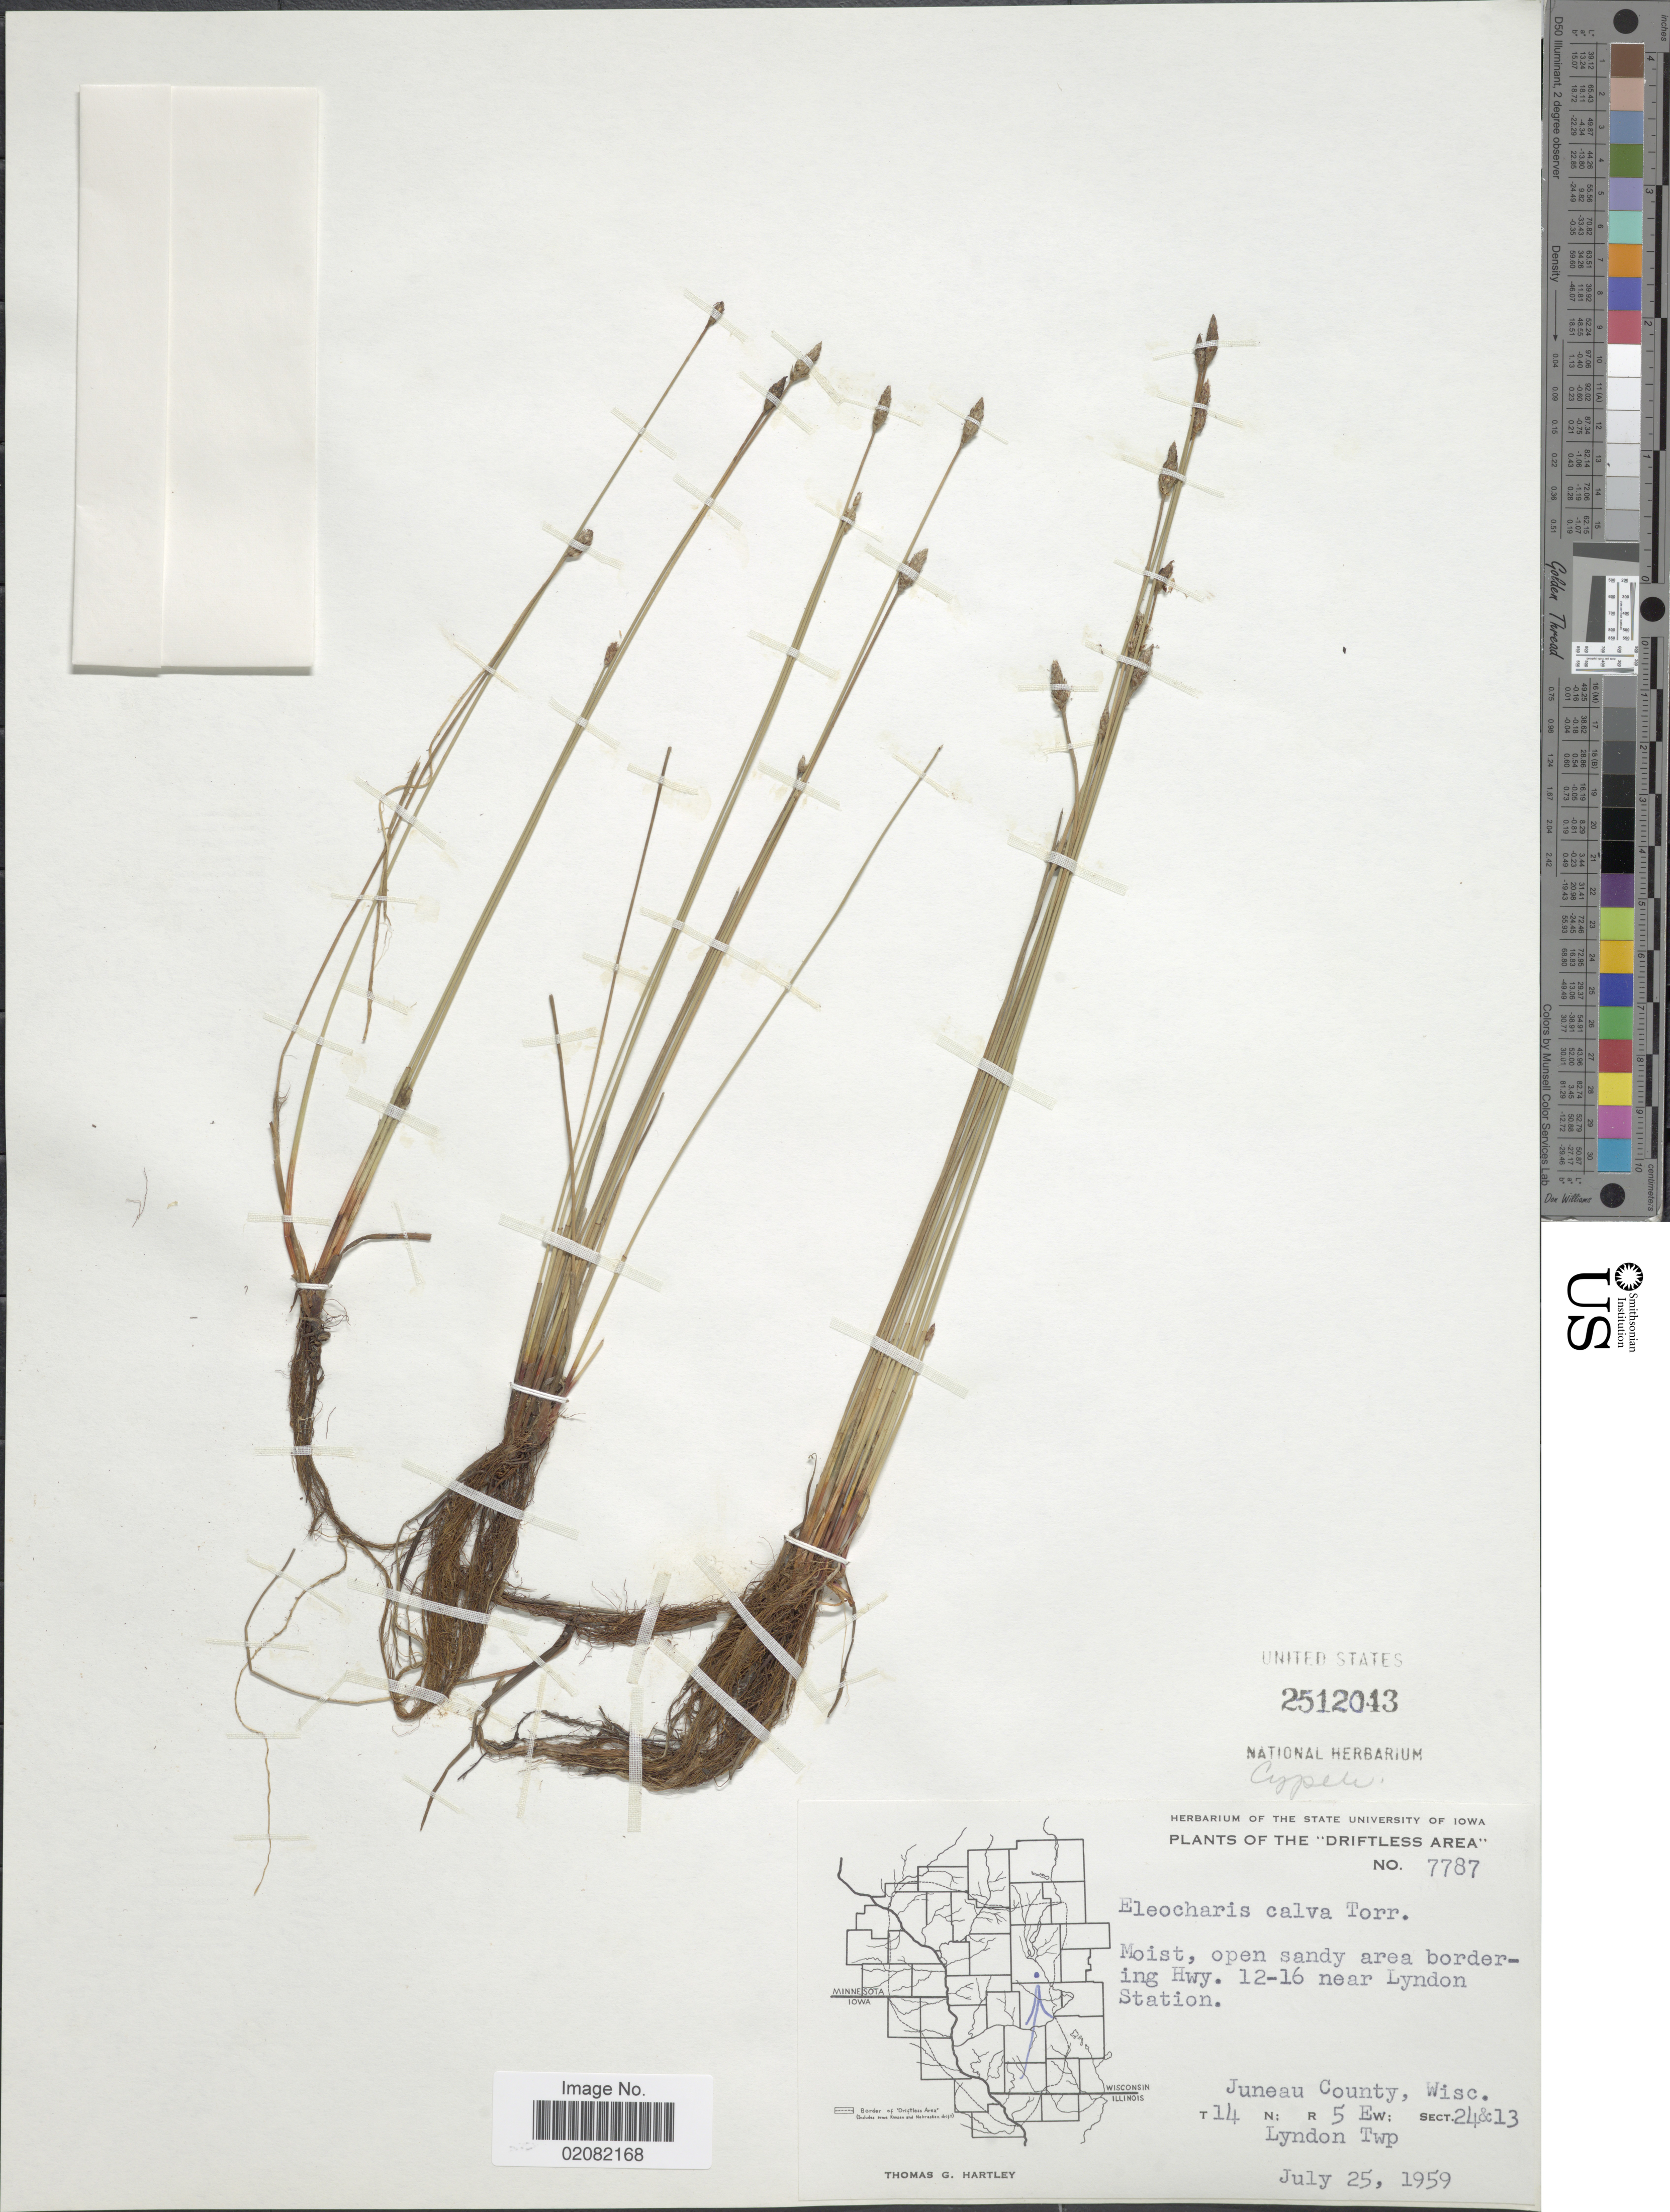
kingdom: Plantae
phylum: Tracheophyta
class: Liliopsida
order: Poales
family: Cyperaceae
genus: Eleocharis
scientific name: Eleocharis erythropoda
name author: Steud.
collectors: T. G. Hartley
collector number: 7787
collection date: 1959-07-25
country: United States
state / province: Wisconsin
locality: The 'Drifftless Area' Moist, open sandy area border Hwy 12-16 near Lyndon Station. Juneau County, T 14 N; R 5 E; Sect. 24&13, Lyndon Twp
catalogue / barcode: US 2512043